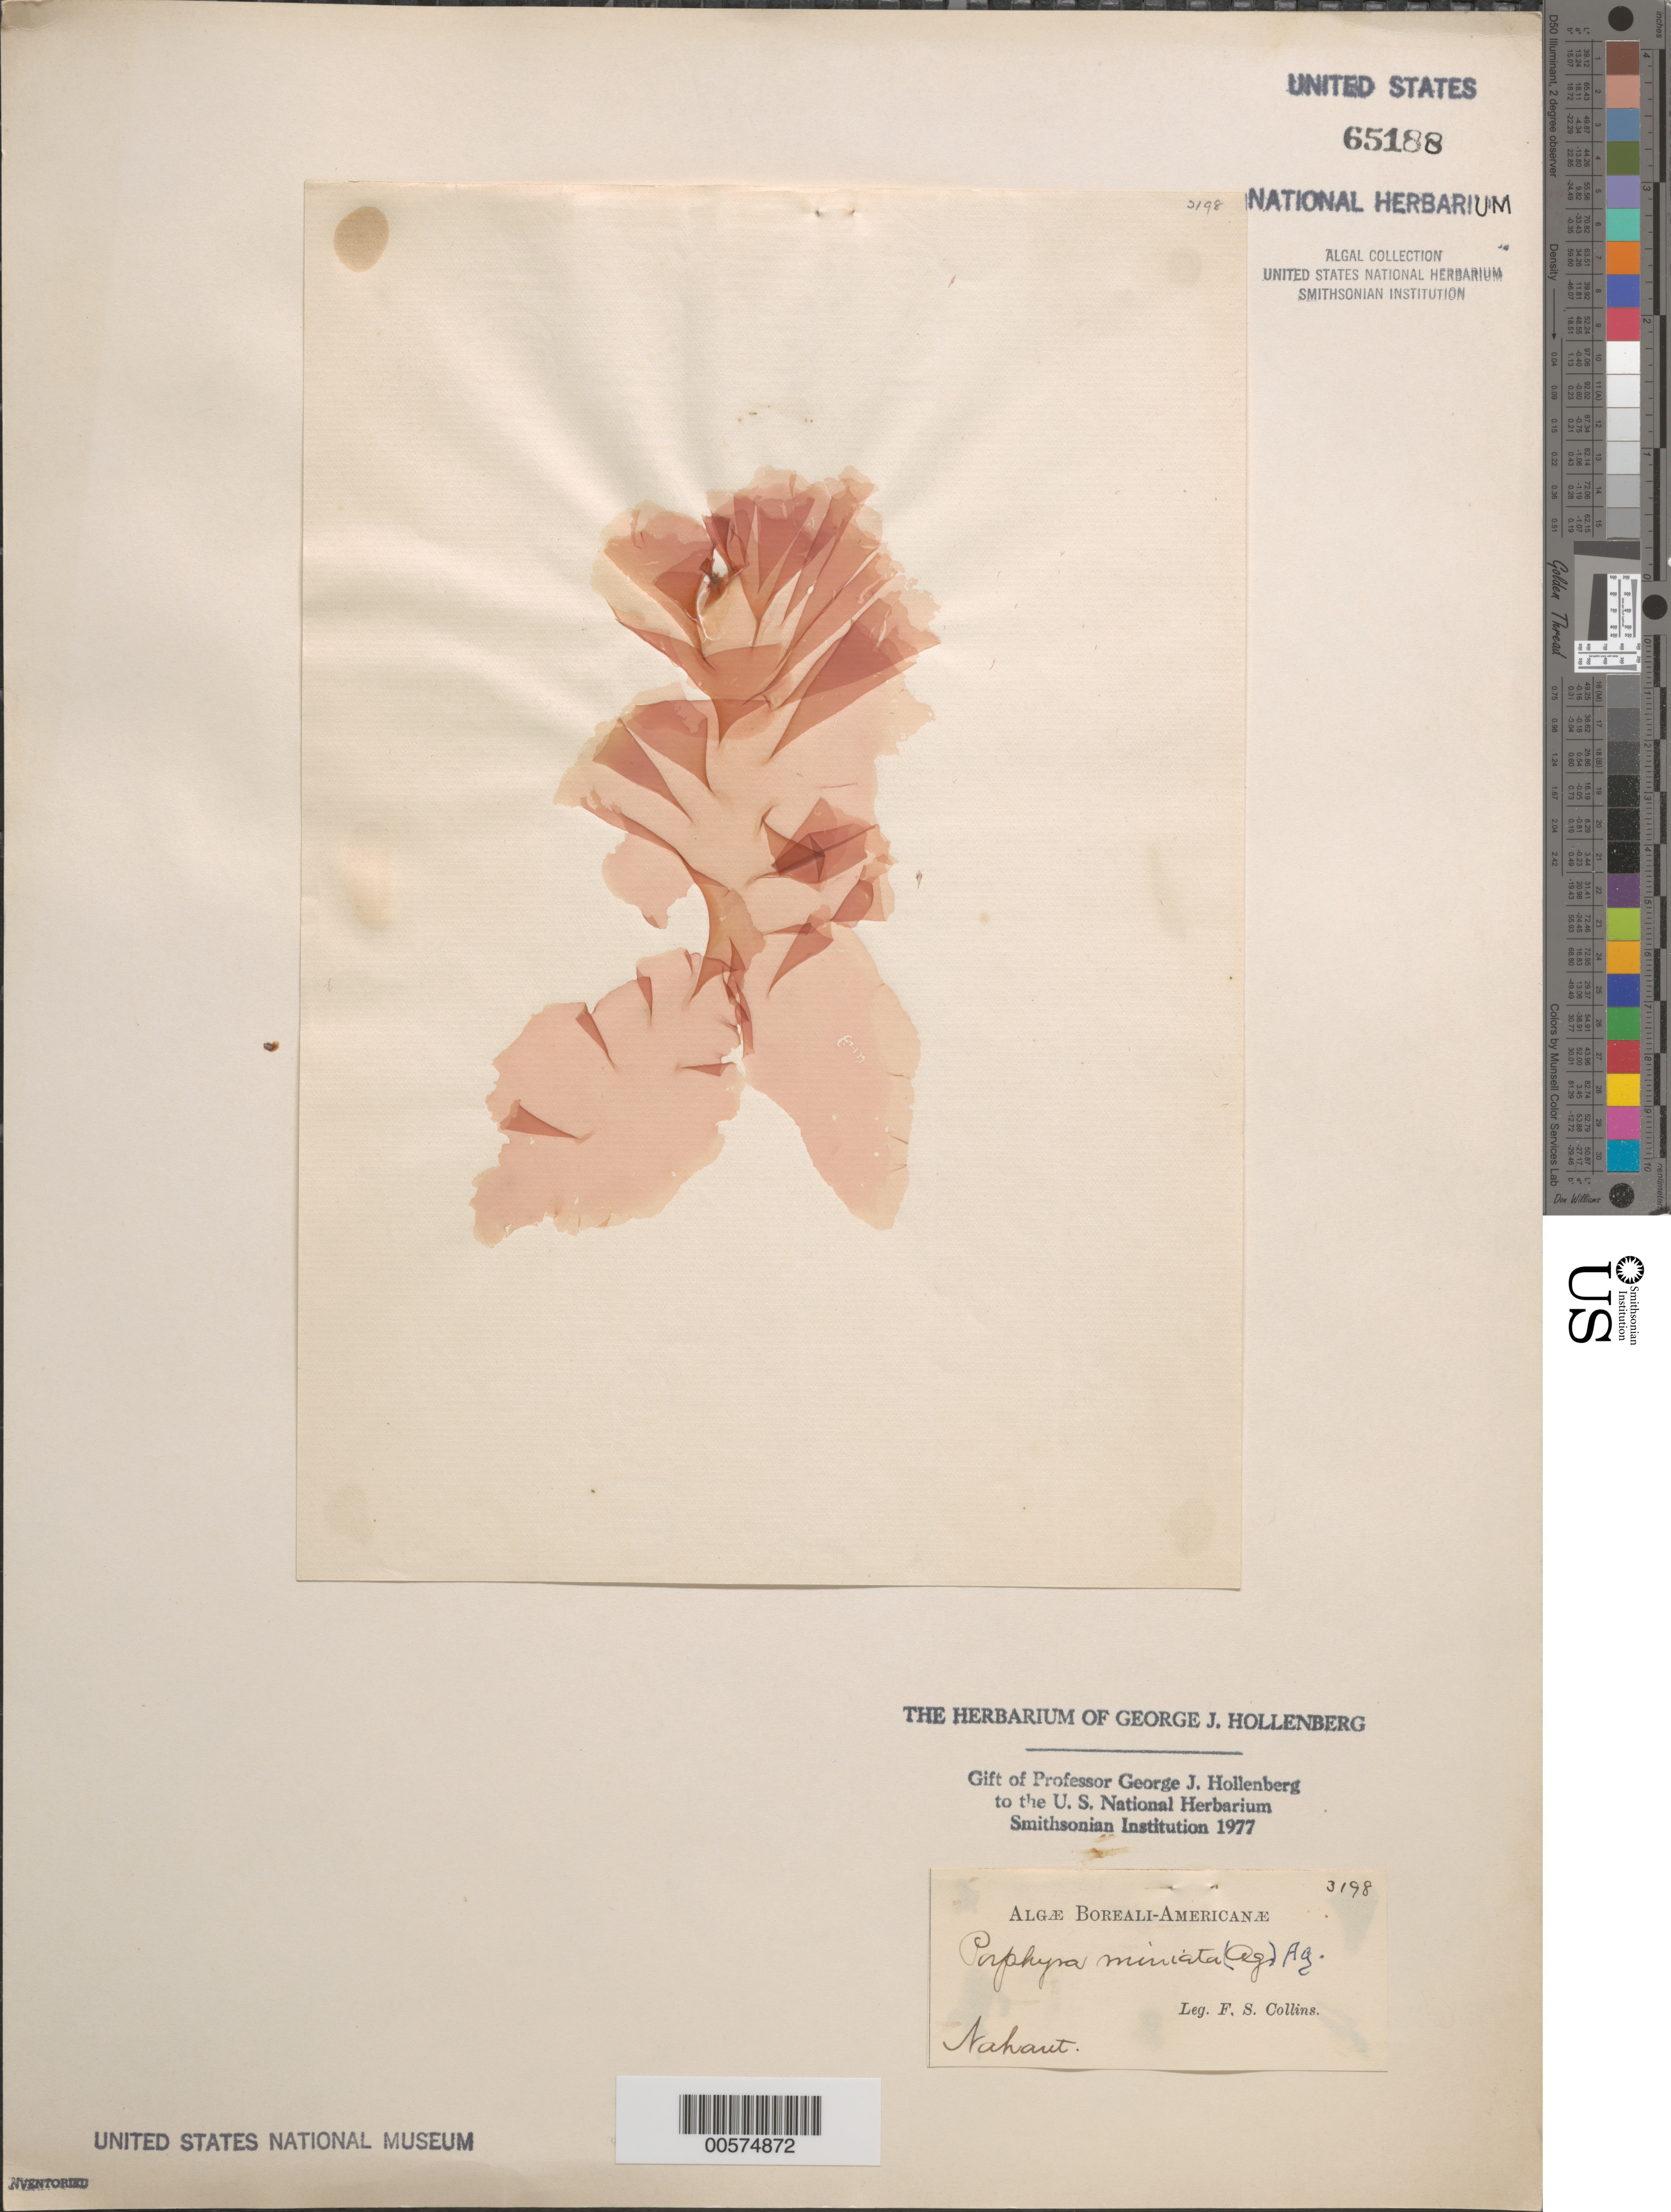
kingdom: Plantae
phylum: Rhodophyta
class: Bangiophyceae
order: Bangiales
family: Bangiaceae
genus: Wildemania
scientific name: Wildemania miniata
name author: (C. Agardh) Foslie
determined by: Algae name updating Project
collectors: F. Collins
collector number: FSC 3198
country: United States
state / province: Massachusetts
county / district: Essex County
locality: Nahant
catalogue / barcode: US 65188